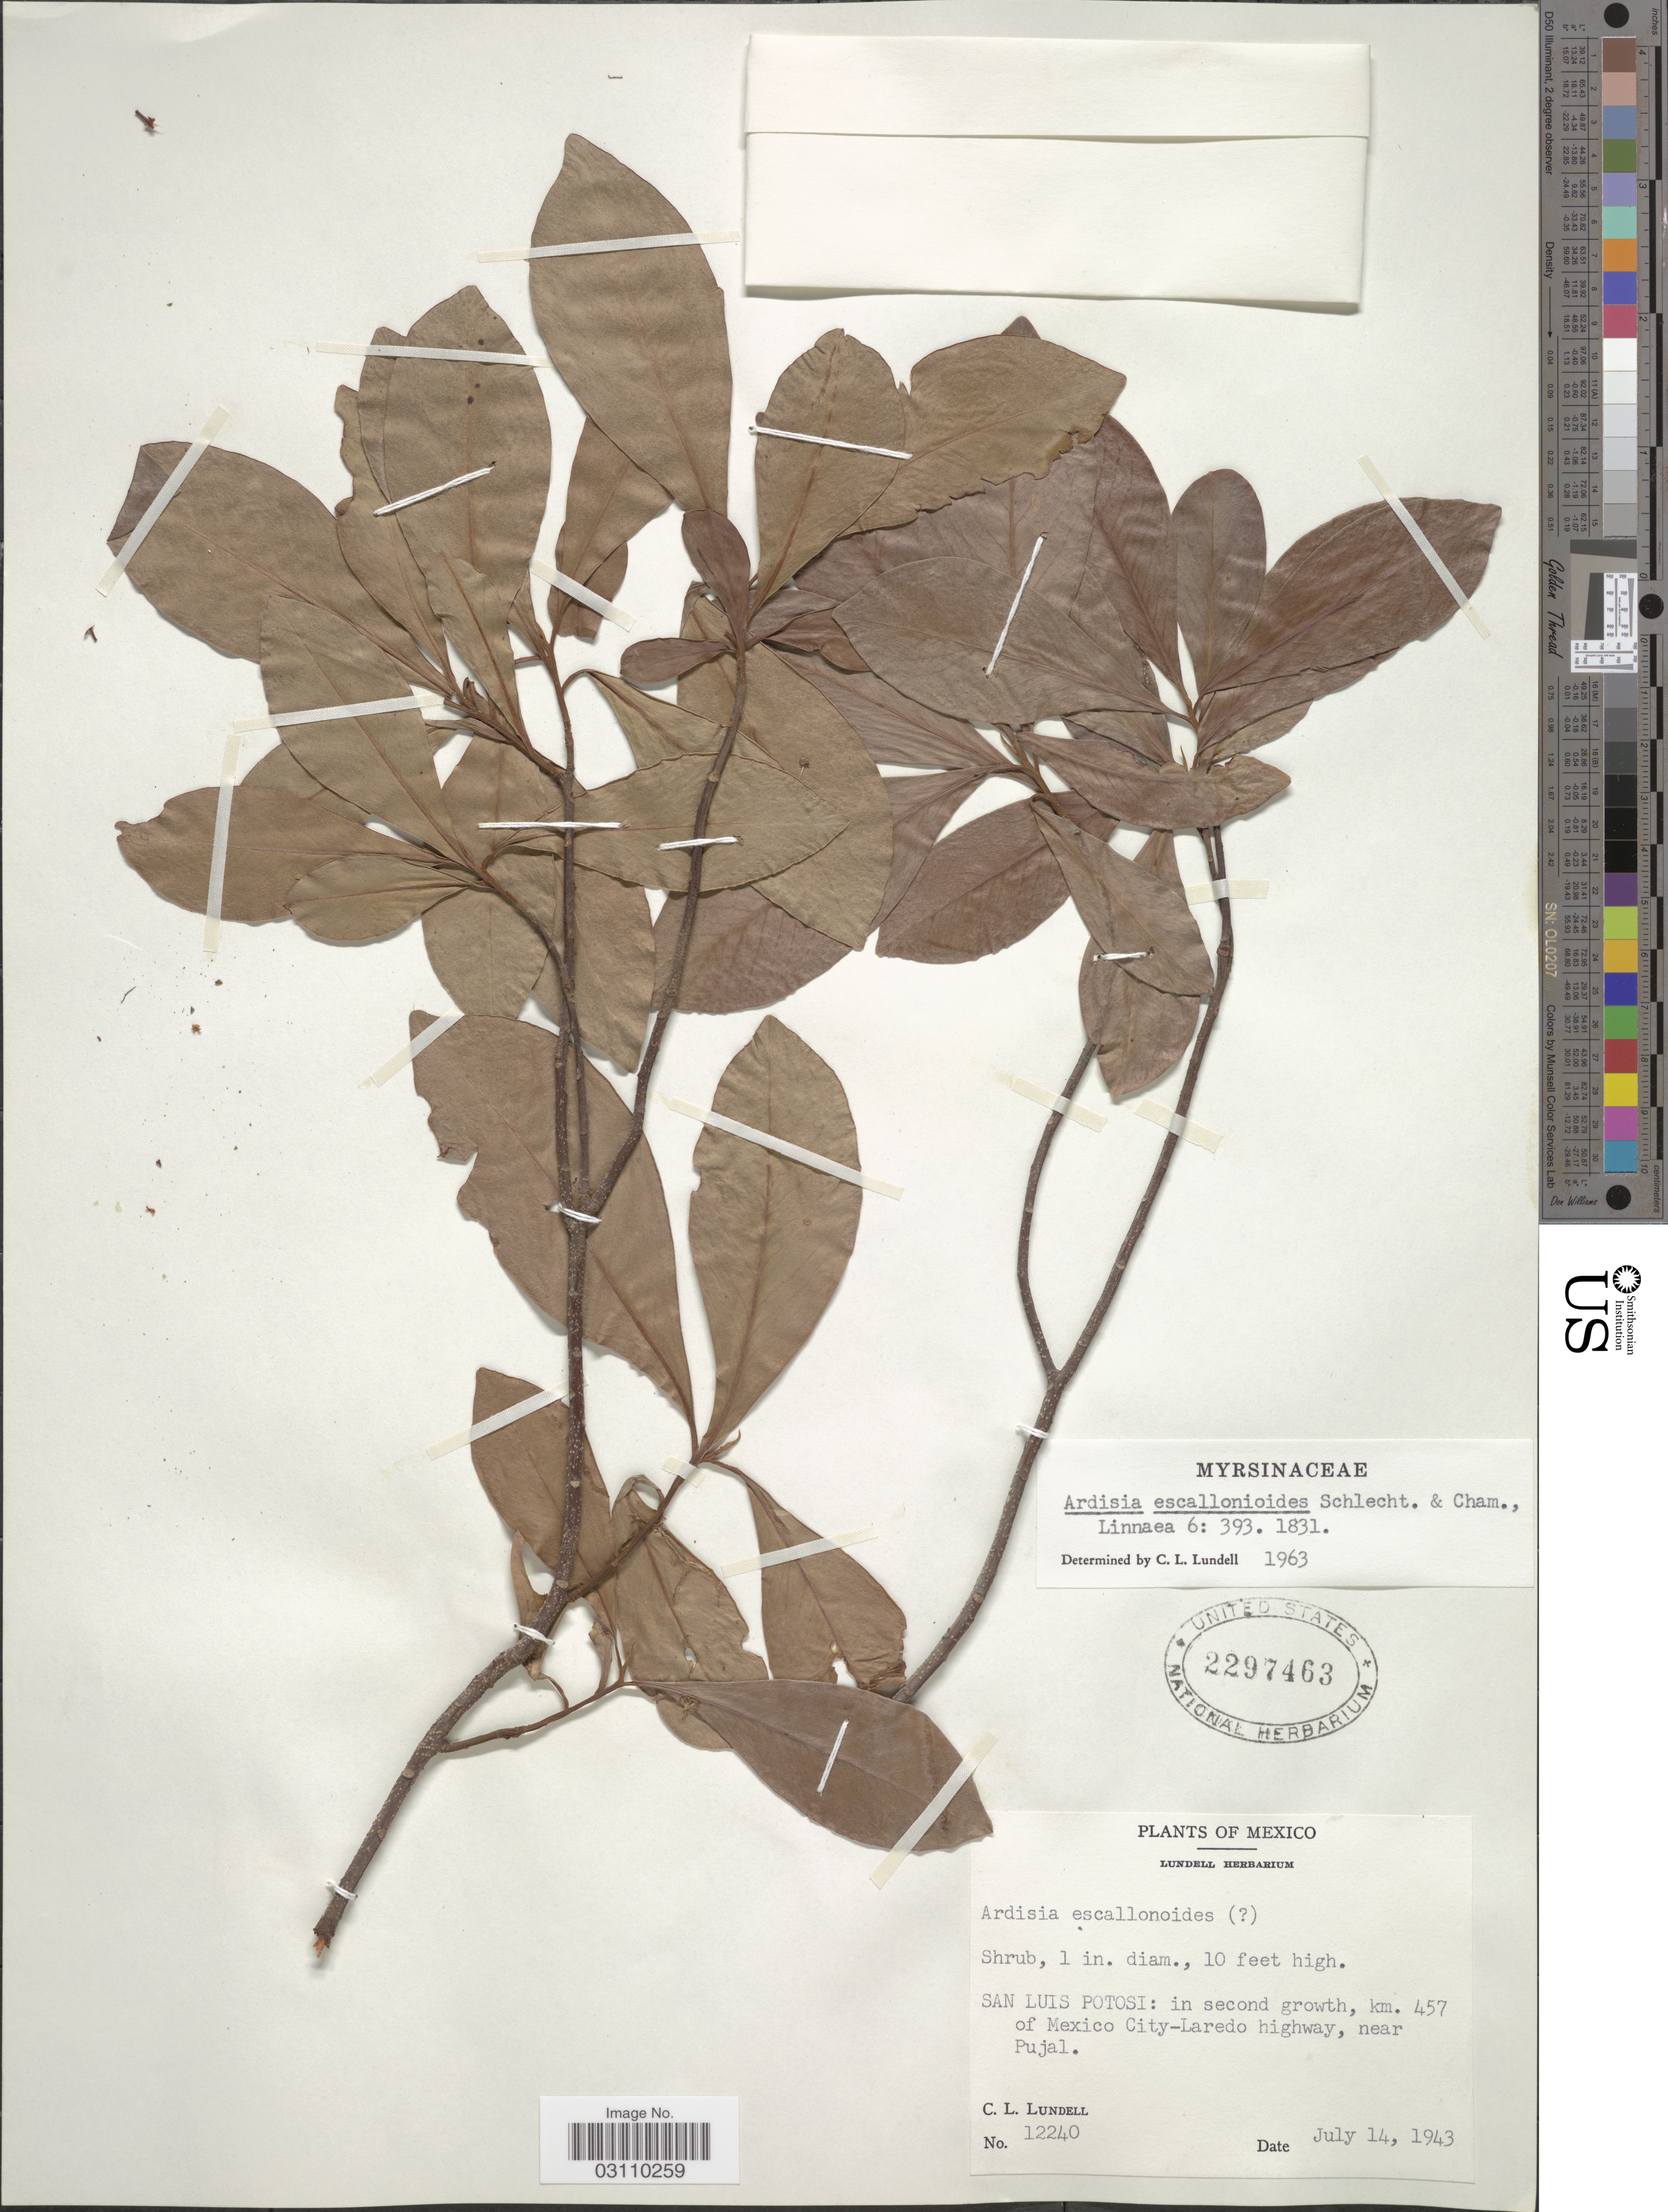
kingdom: Plantae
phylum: Tracheophyta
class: Magnoliopsida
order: Ericales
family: Primulaceae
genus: Ardisia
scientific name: Ardisia escallonioides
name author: Schltdl. & Cham.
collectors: C. L. Lundell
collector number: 12240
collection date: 1943-07-14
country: Mexico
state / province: San Luis Potosí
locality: In second growth, km. 457 of Mexico City-Laredo highway, near Pujal.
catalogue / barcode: US 2297463